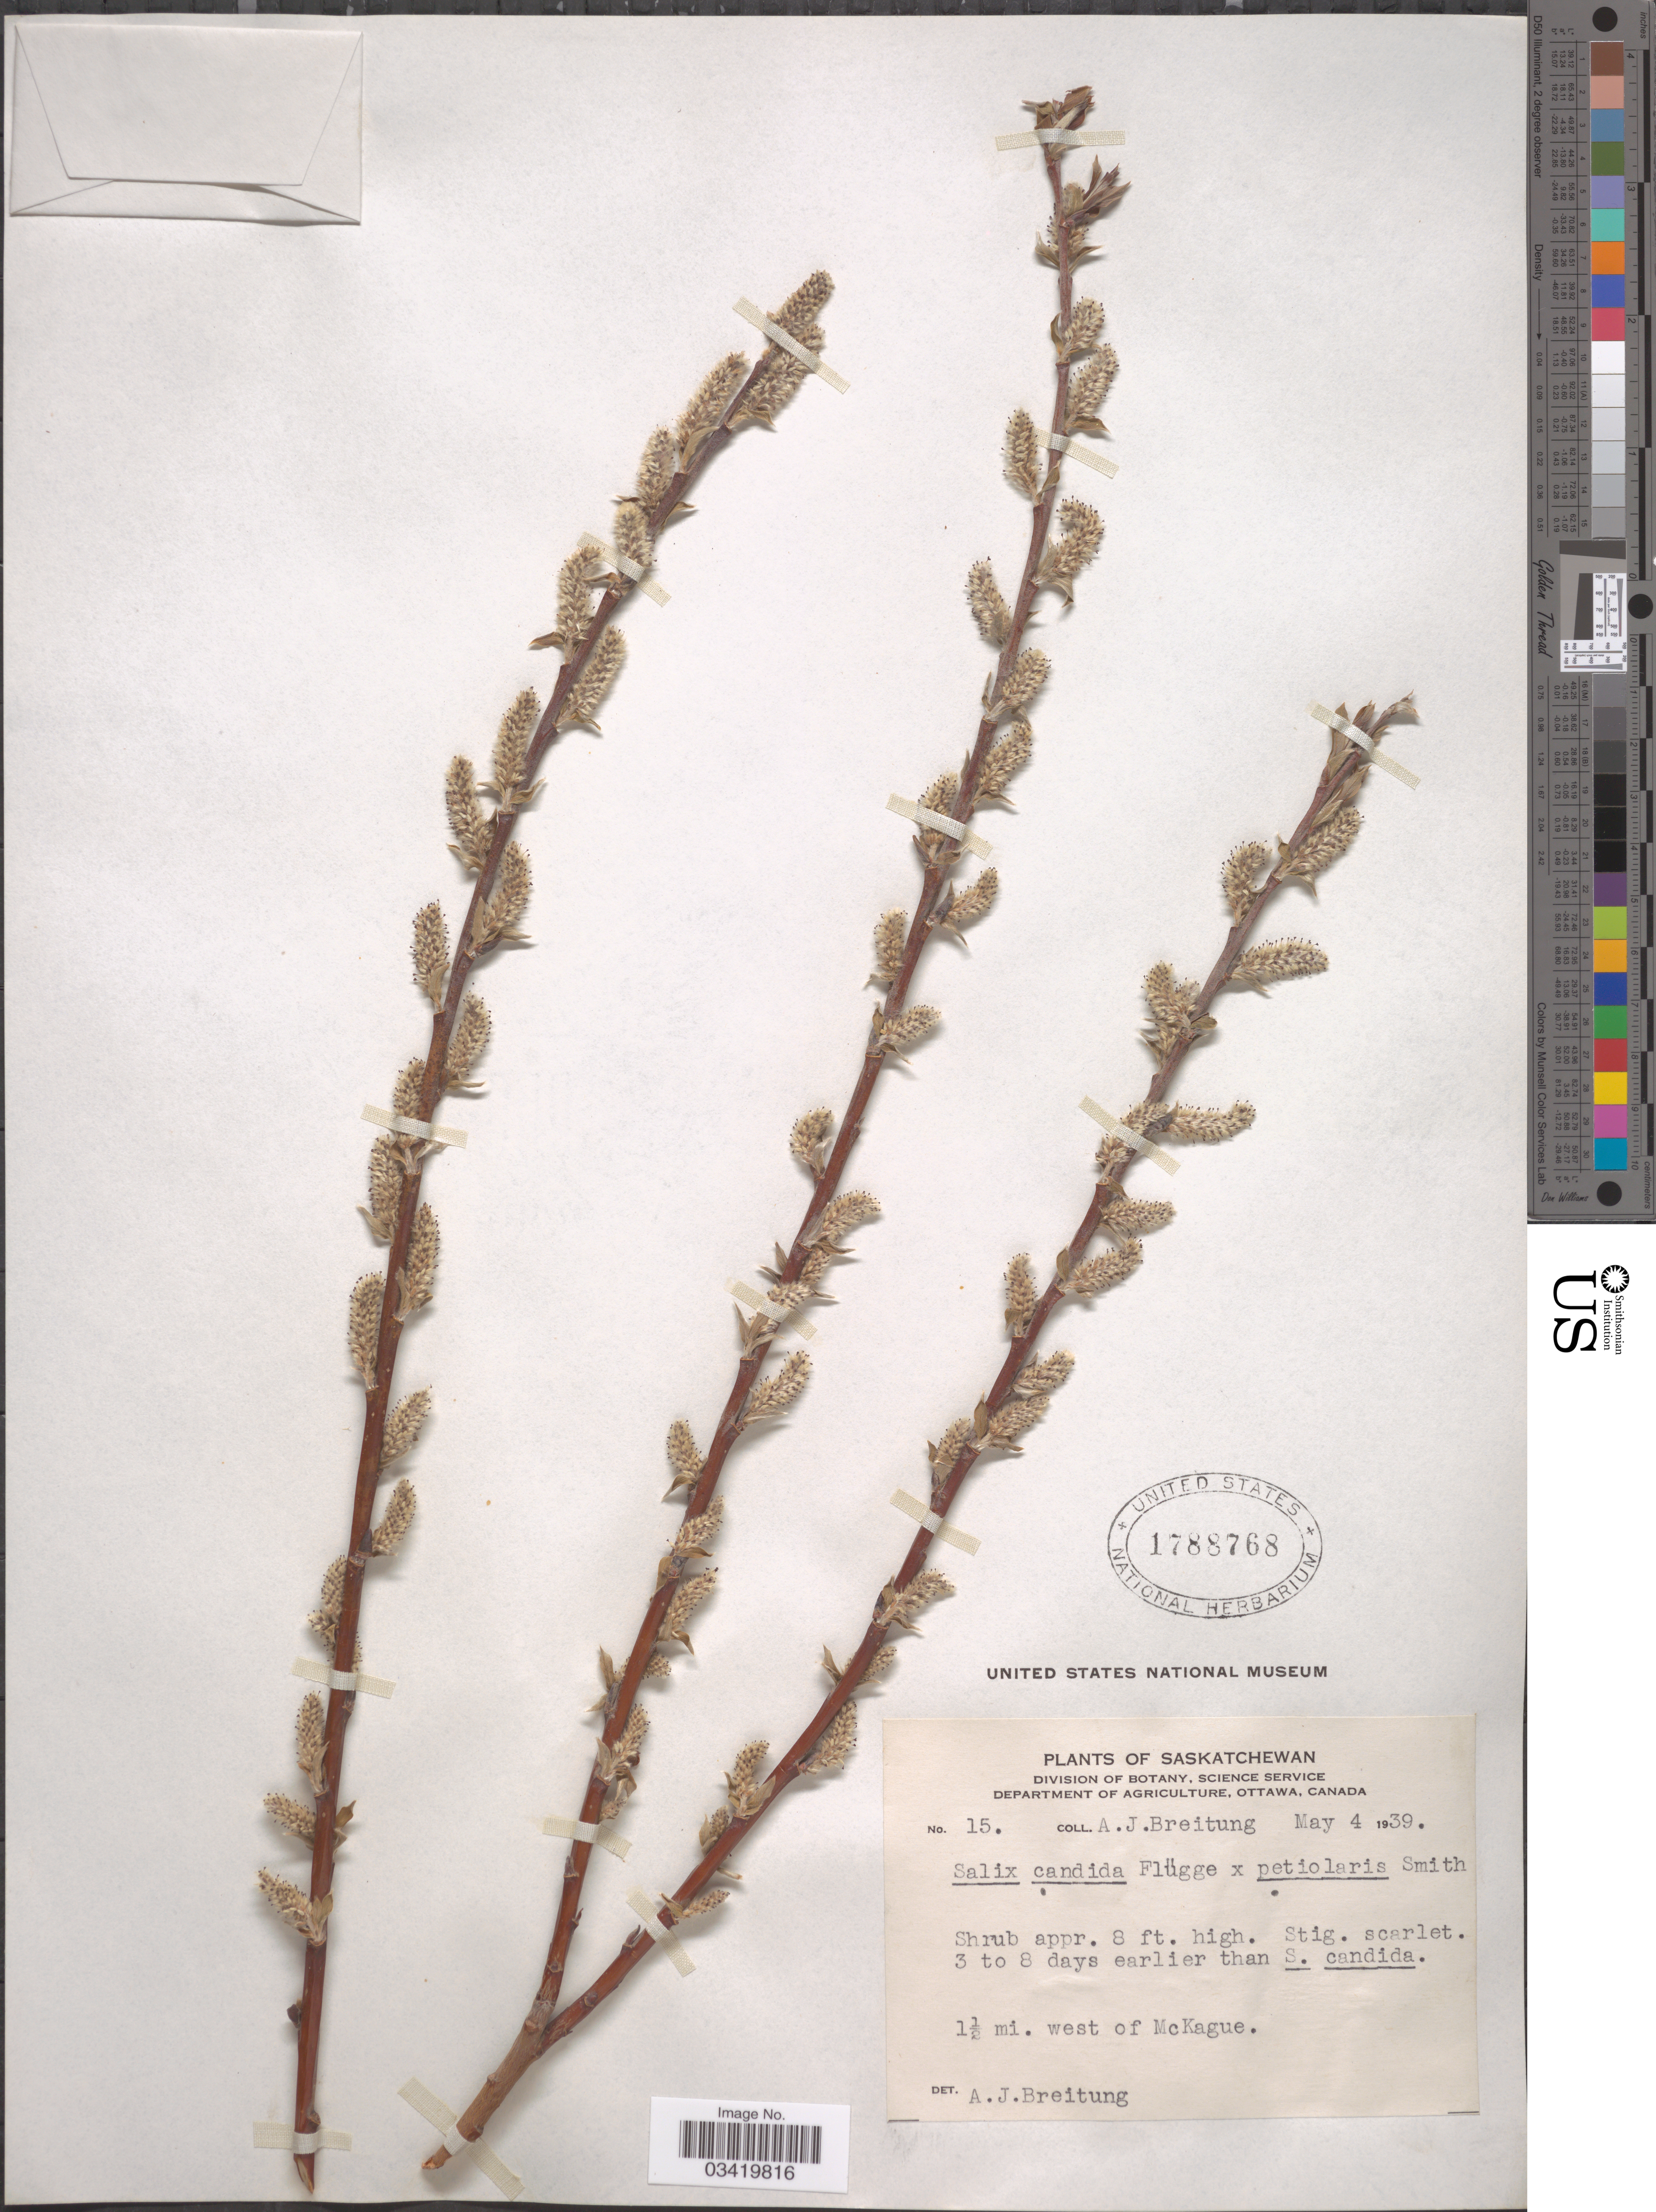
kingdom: Plantae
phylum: Tracheophyta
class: Magnoliopsida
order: Malpighiales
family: Salicaceae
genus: Salix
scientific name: Salix candida x S. petiolaris Sm.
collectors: A. Breitung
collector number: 15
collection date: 1939-05-04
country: Canada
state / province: Saskatchewan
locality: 1½ mi. west of McKague.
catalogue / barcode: US 1788768